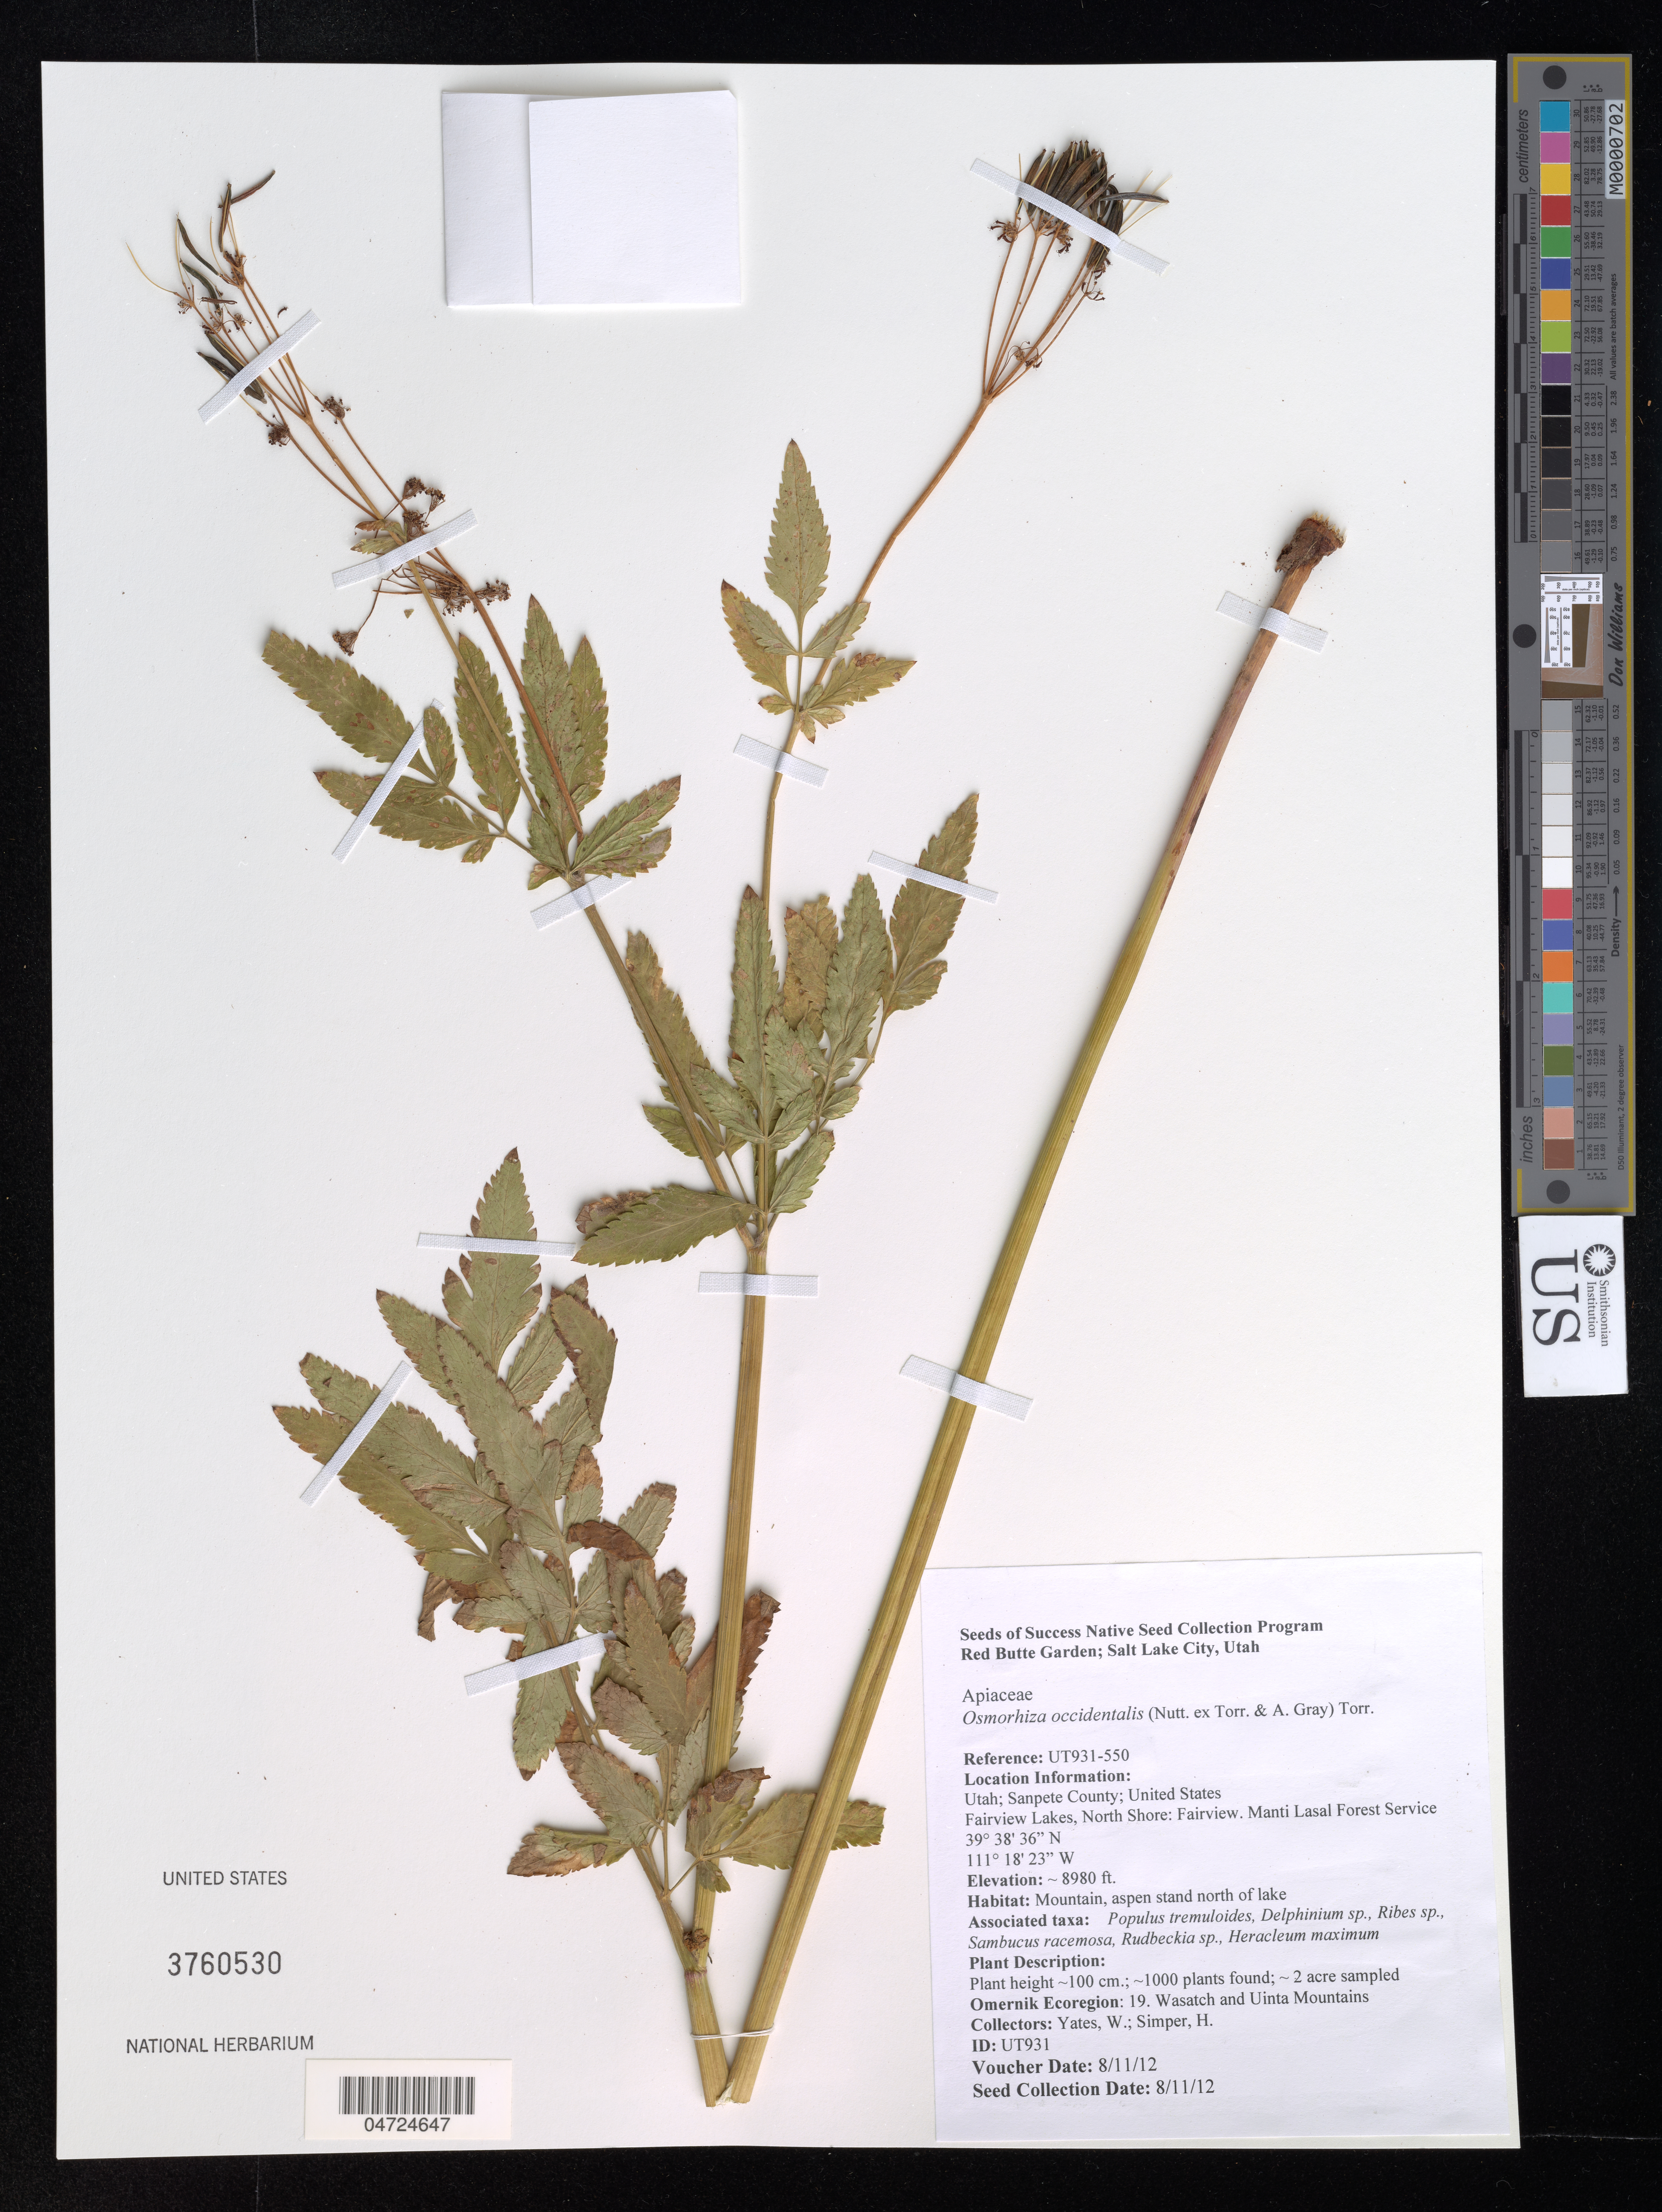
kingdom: Plantae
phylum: Tracheophyta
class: Magnoliopsida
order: Apiales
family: Apiaceae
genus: Osmorhiza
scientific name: Osmorhiza occidentalis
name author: (Nutt.) Torr.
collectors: W. Yates & H. Simper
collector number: UT931-550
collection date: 2012-08-11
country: United States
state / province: Utah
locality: Sanpete County. Fairview Lakes, North shore: Fairview. Manti Lasal Forest Service. Omernik Ecoregion: 19. Wasatch and Uinta Mountains.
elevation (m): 2737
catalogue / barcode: US 3760530